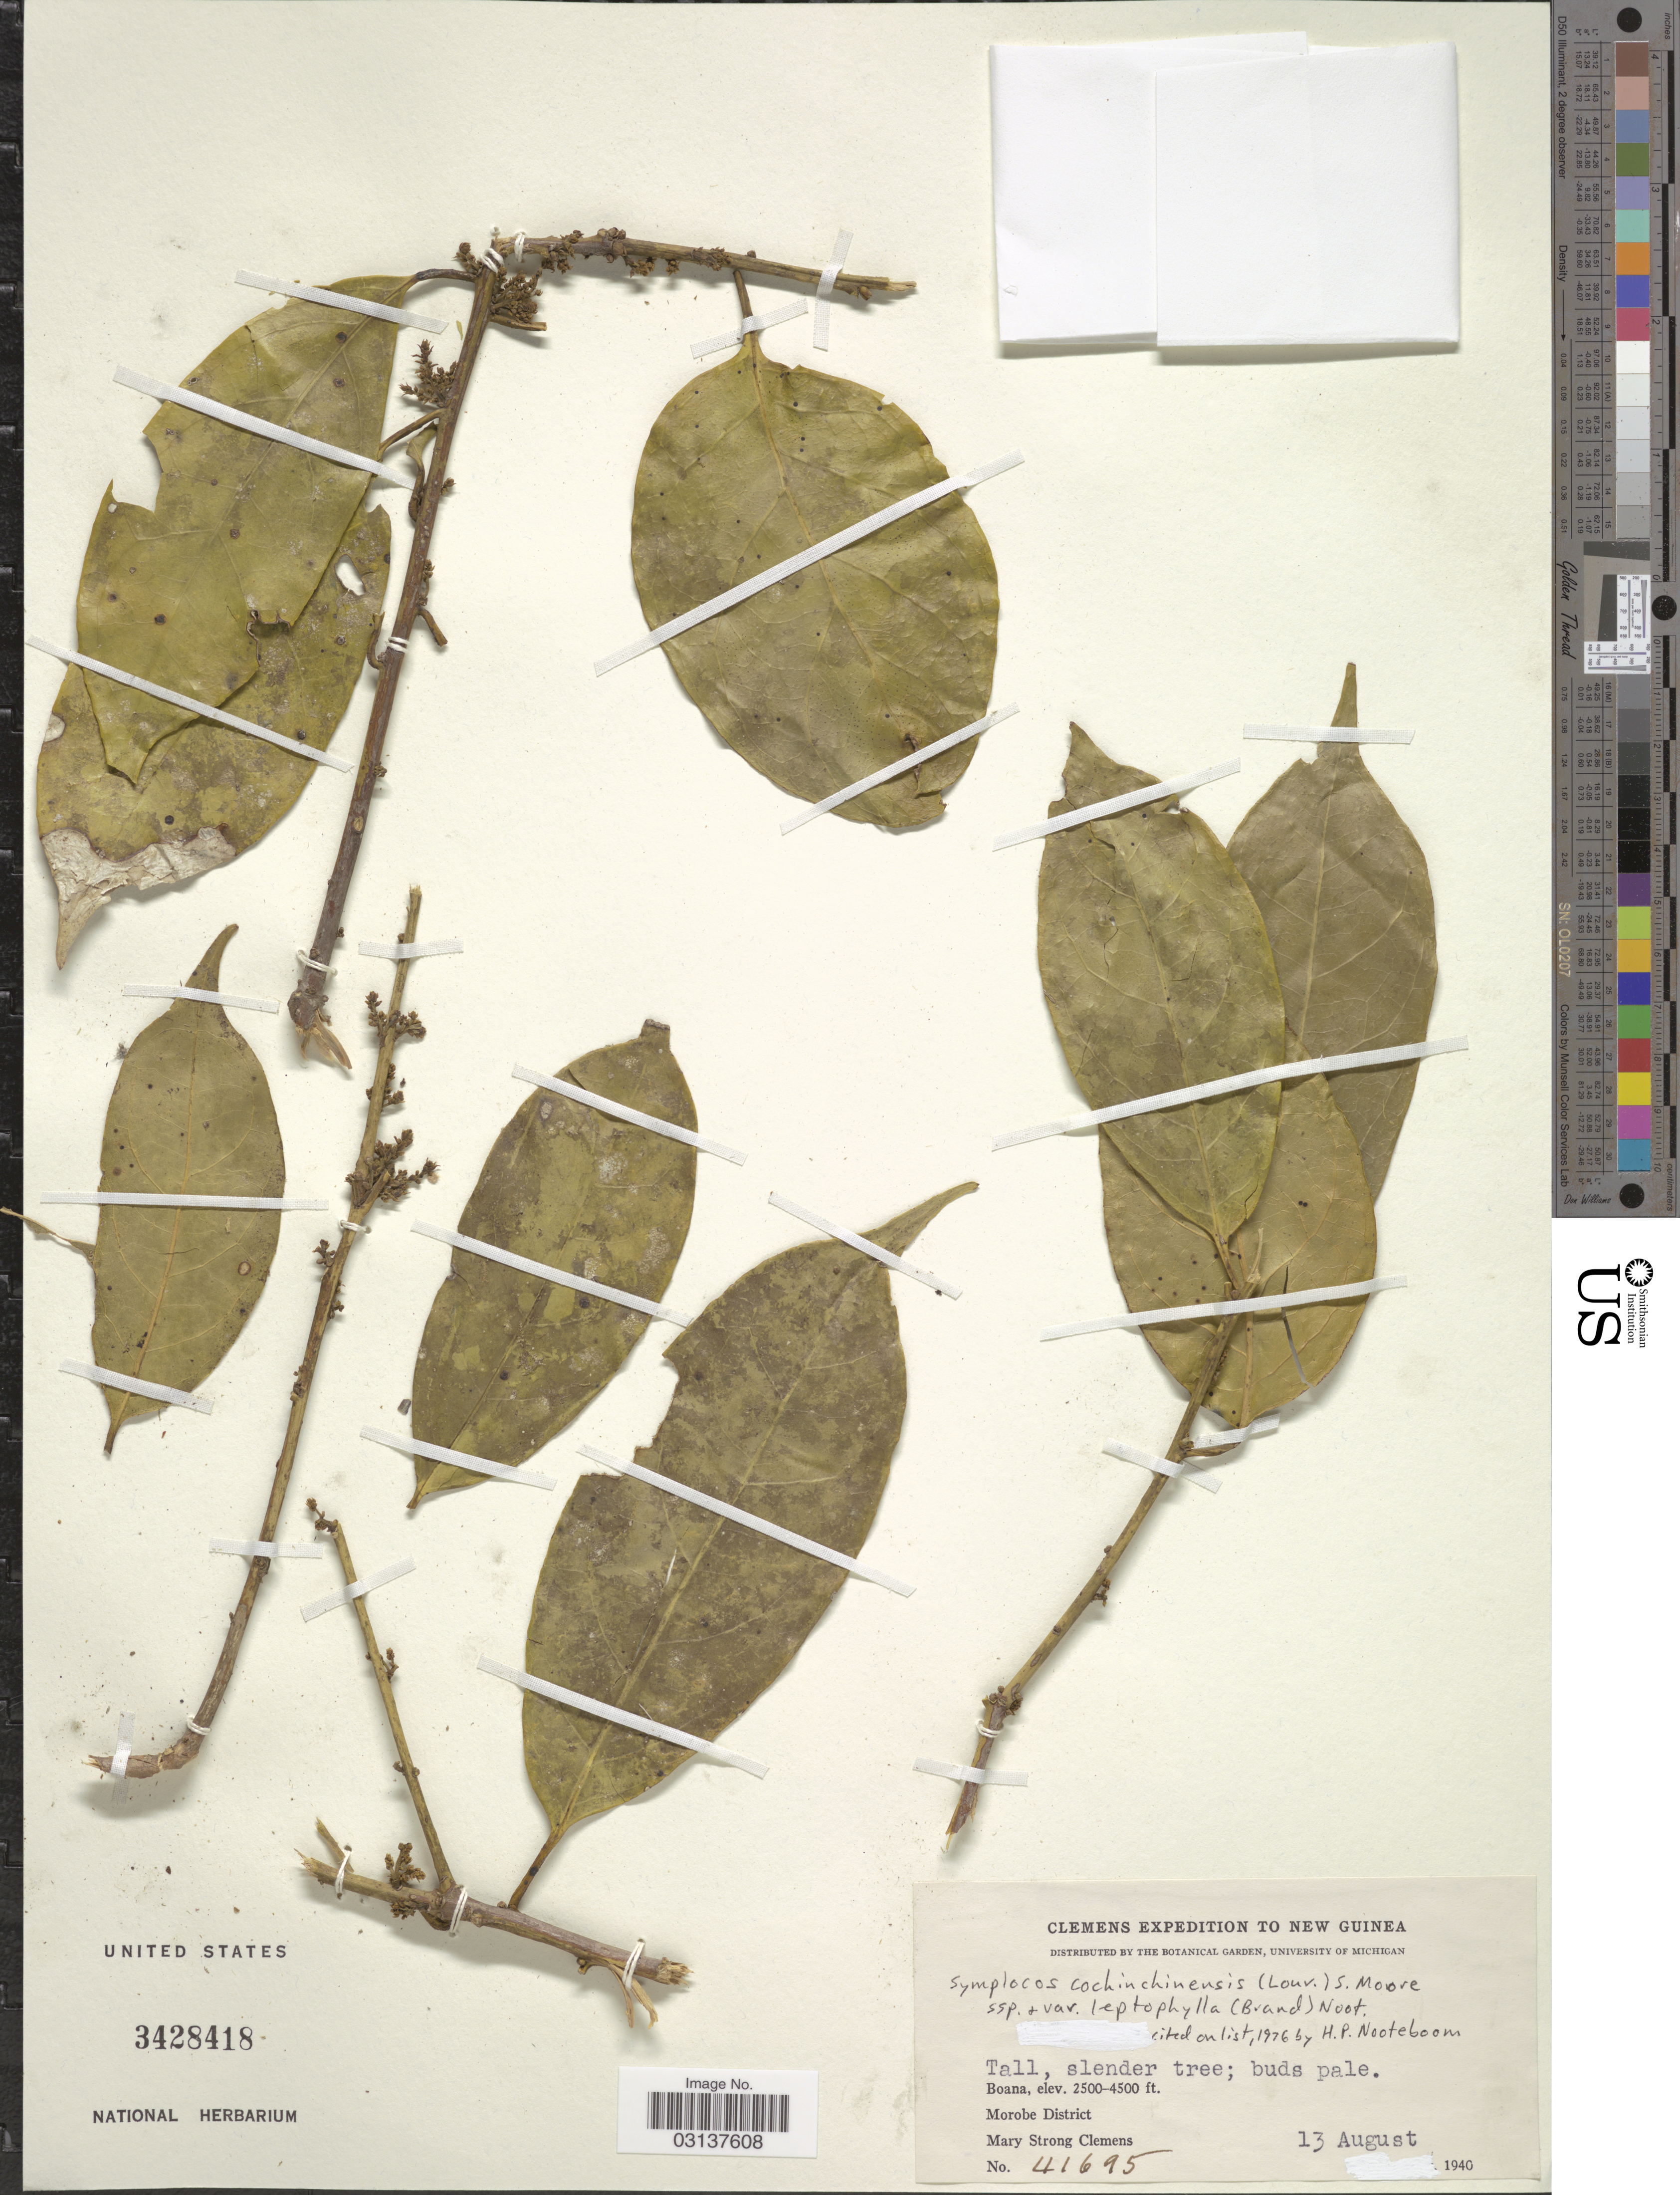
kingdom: Plantae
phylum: Tracheophyta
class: Magnoliopsida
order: Ericales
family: Symplocaceae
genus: Symplocos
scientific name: Symplocos cochinchinensis var. leptophylla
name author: (Brand) Noot.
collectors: M. S. Clemens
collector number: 41695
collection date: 1940-08-13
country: Papua New Guinea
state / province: Morobe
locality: New Guinea, Boana, Morobe District.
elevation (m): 762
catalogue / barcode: US 3428418